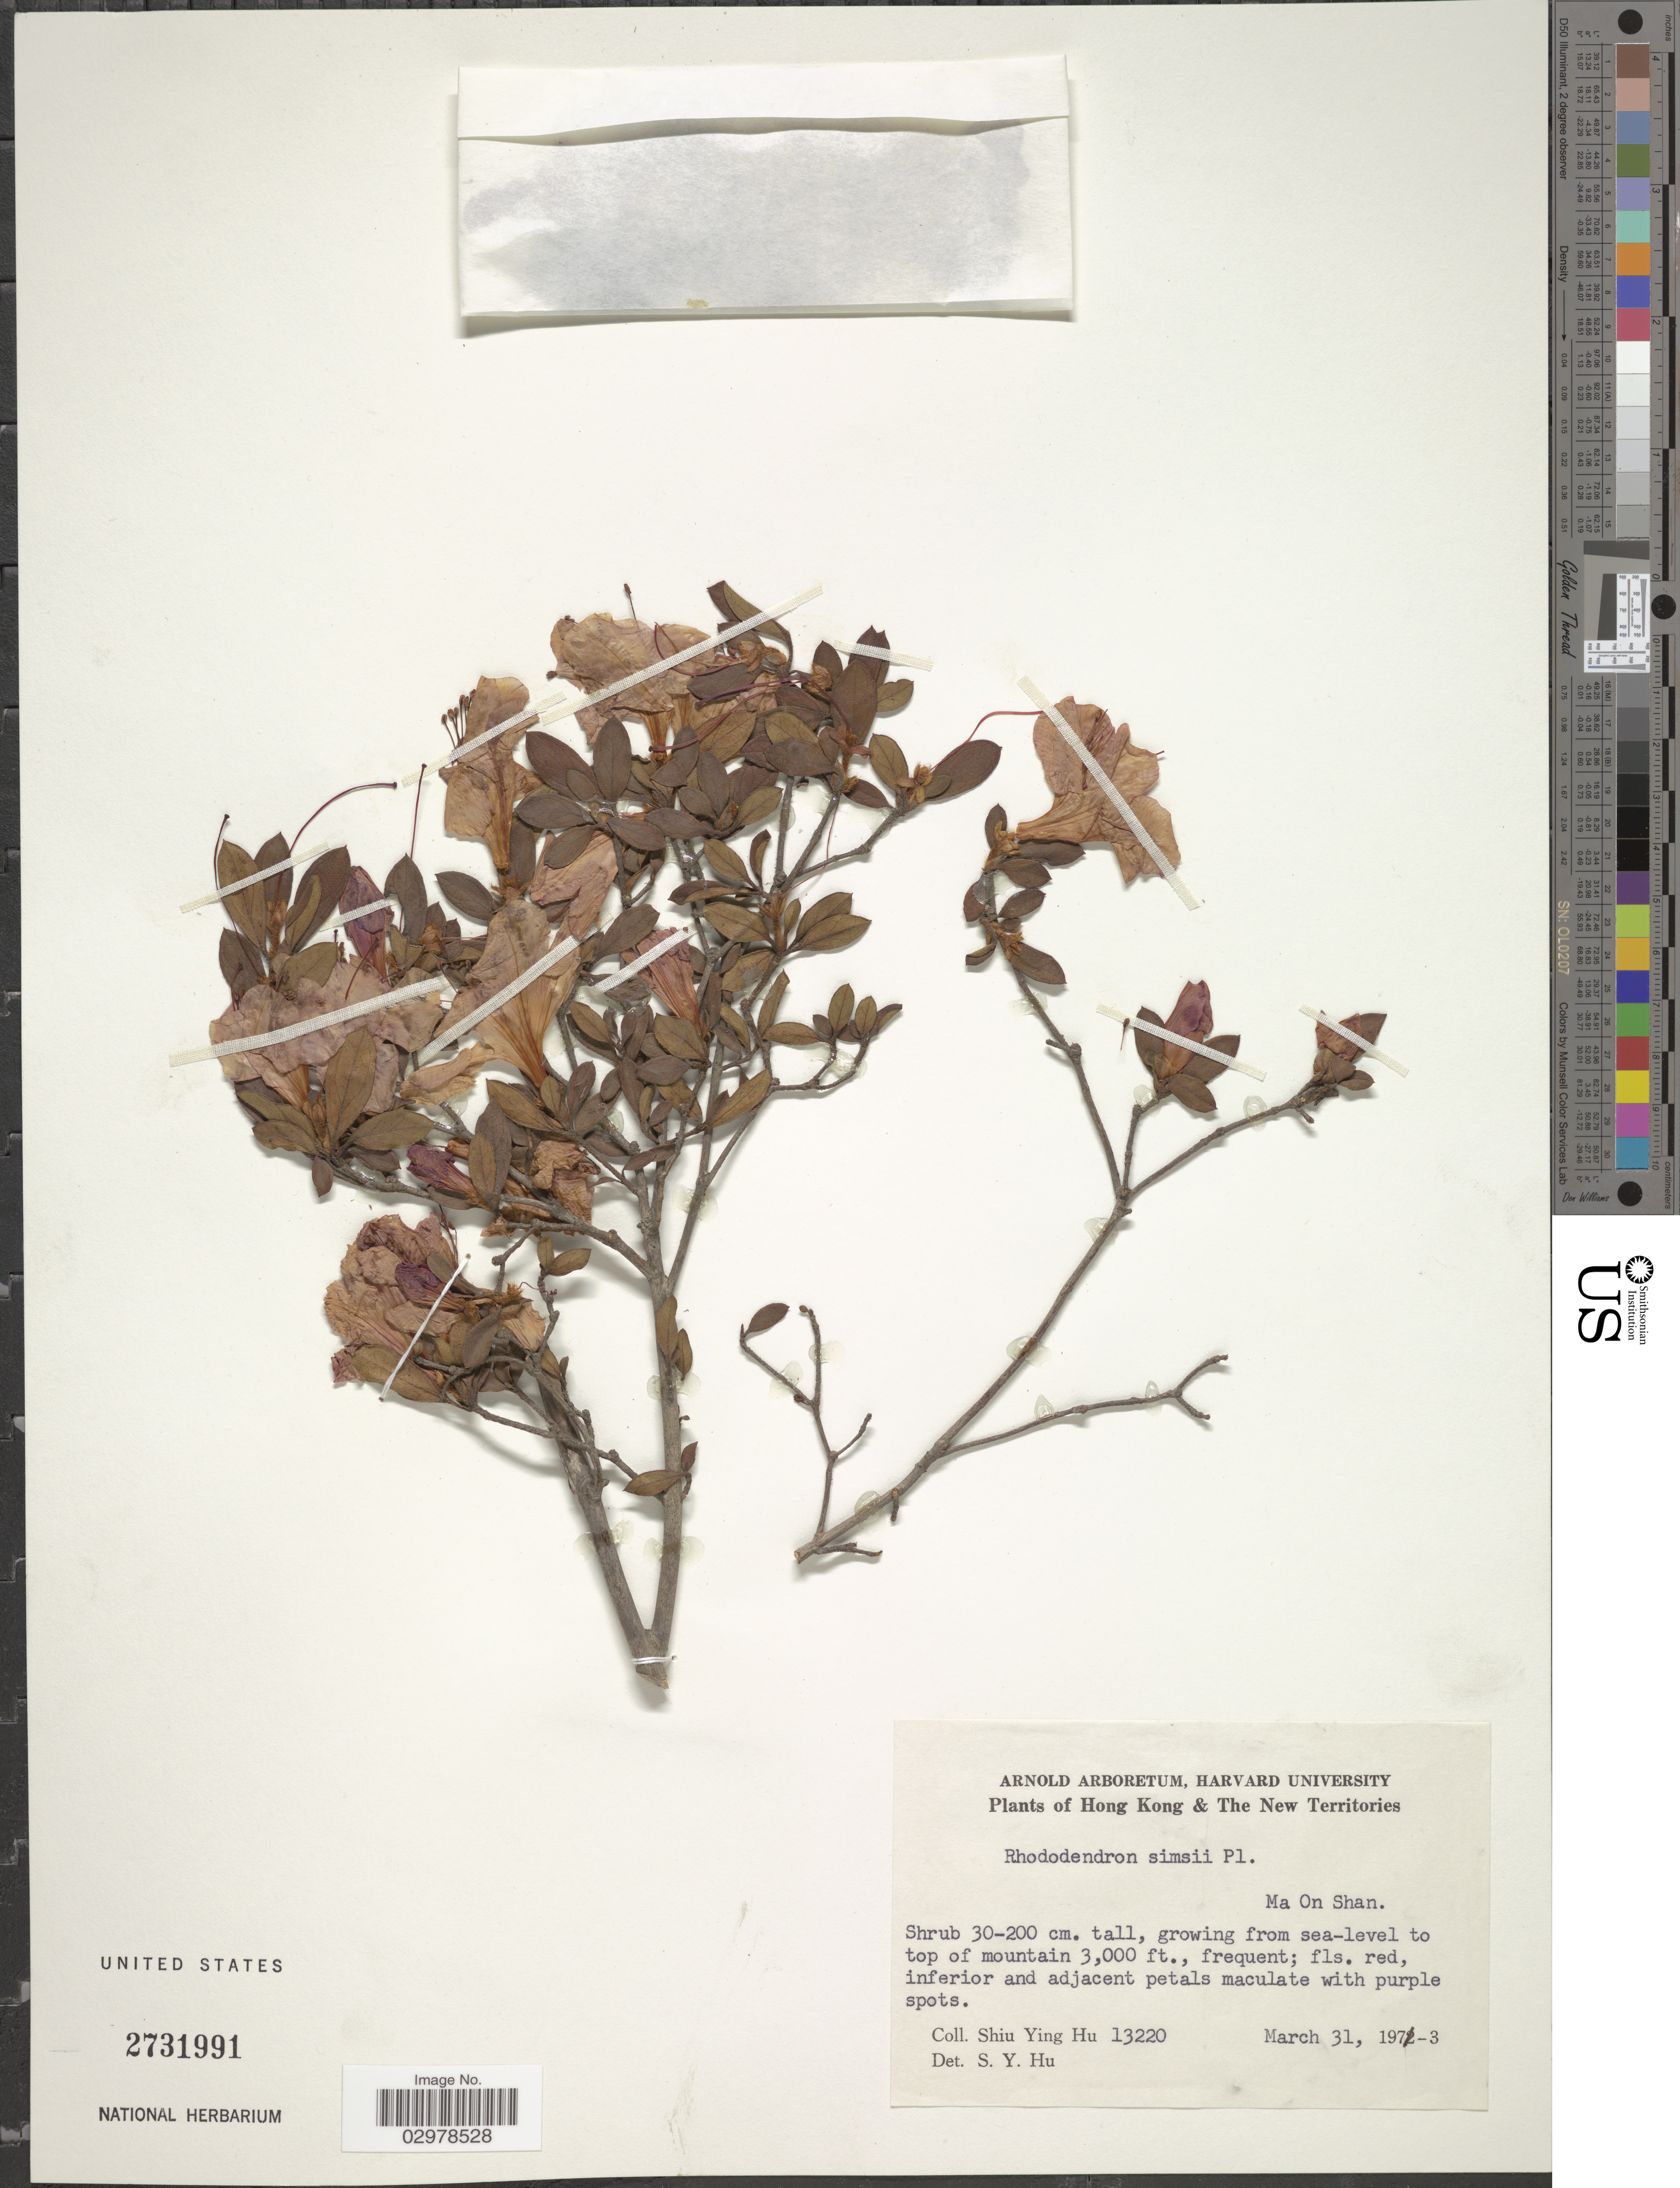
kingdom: Plantae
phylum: Tracheophyta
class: Magnoliopsida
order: Ericales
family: Ericaceae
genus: Rhododendron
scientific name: Rhododendron simsii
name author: Planch.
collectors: S. Y. Hu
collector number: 13220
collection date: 1973-03-31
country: China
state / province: Hong Kong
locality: Hong Kong & The New Territories. Ma On Shan.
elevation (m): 0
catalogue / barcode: US 2731991